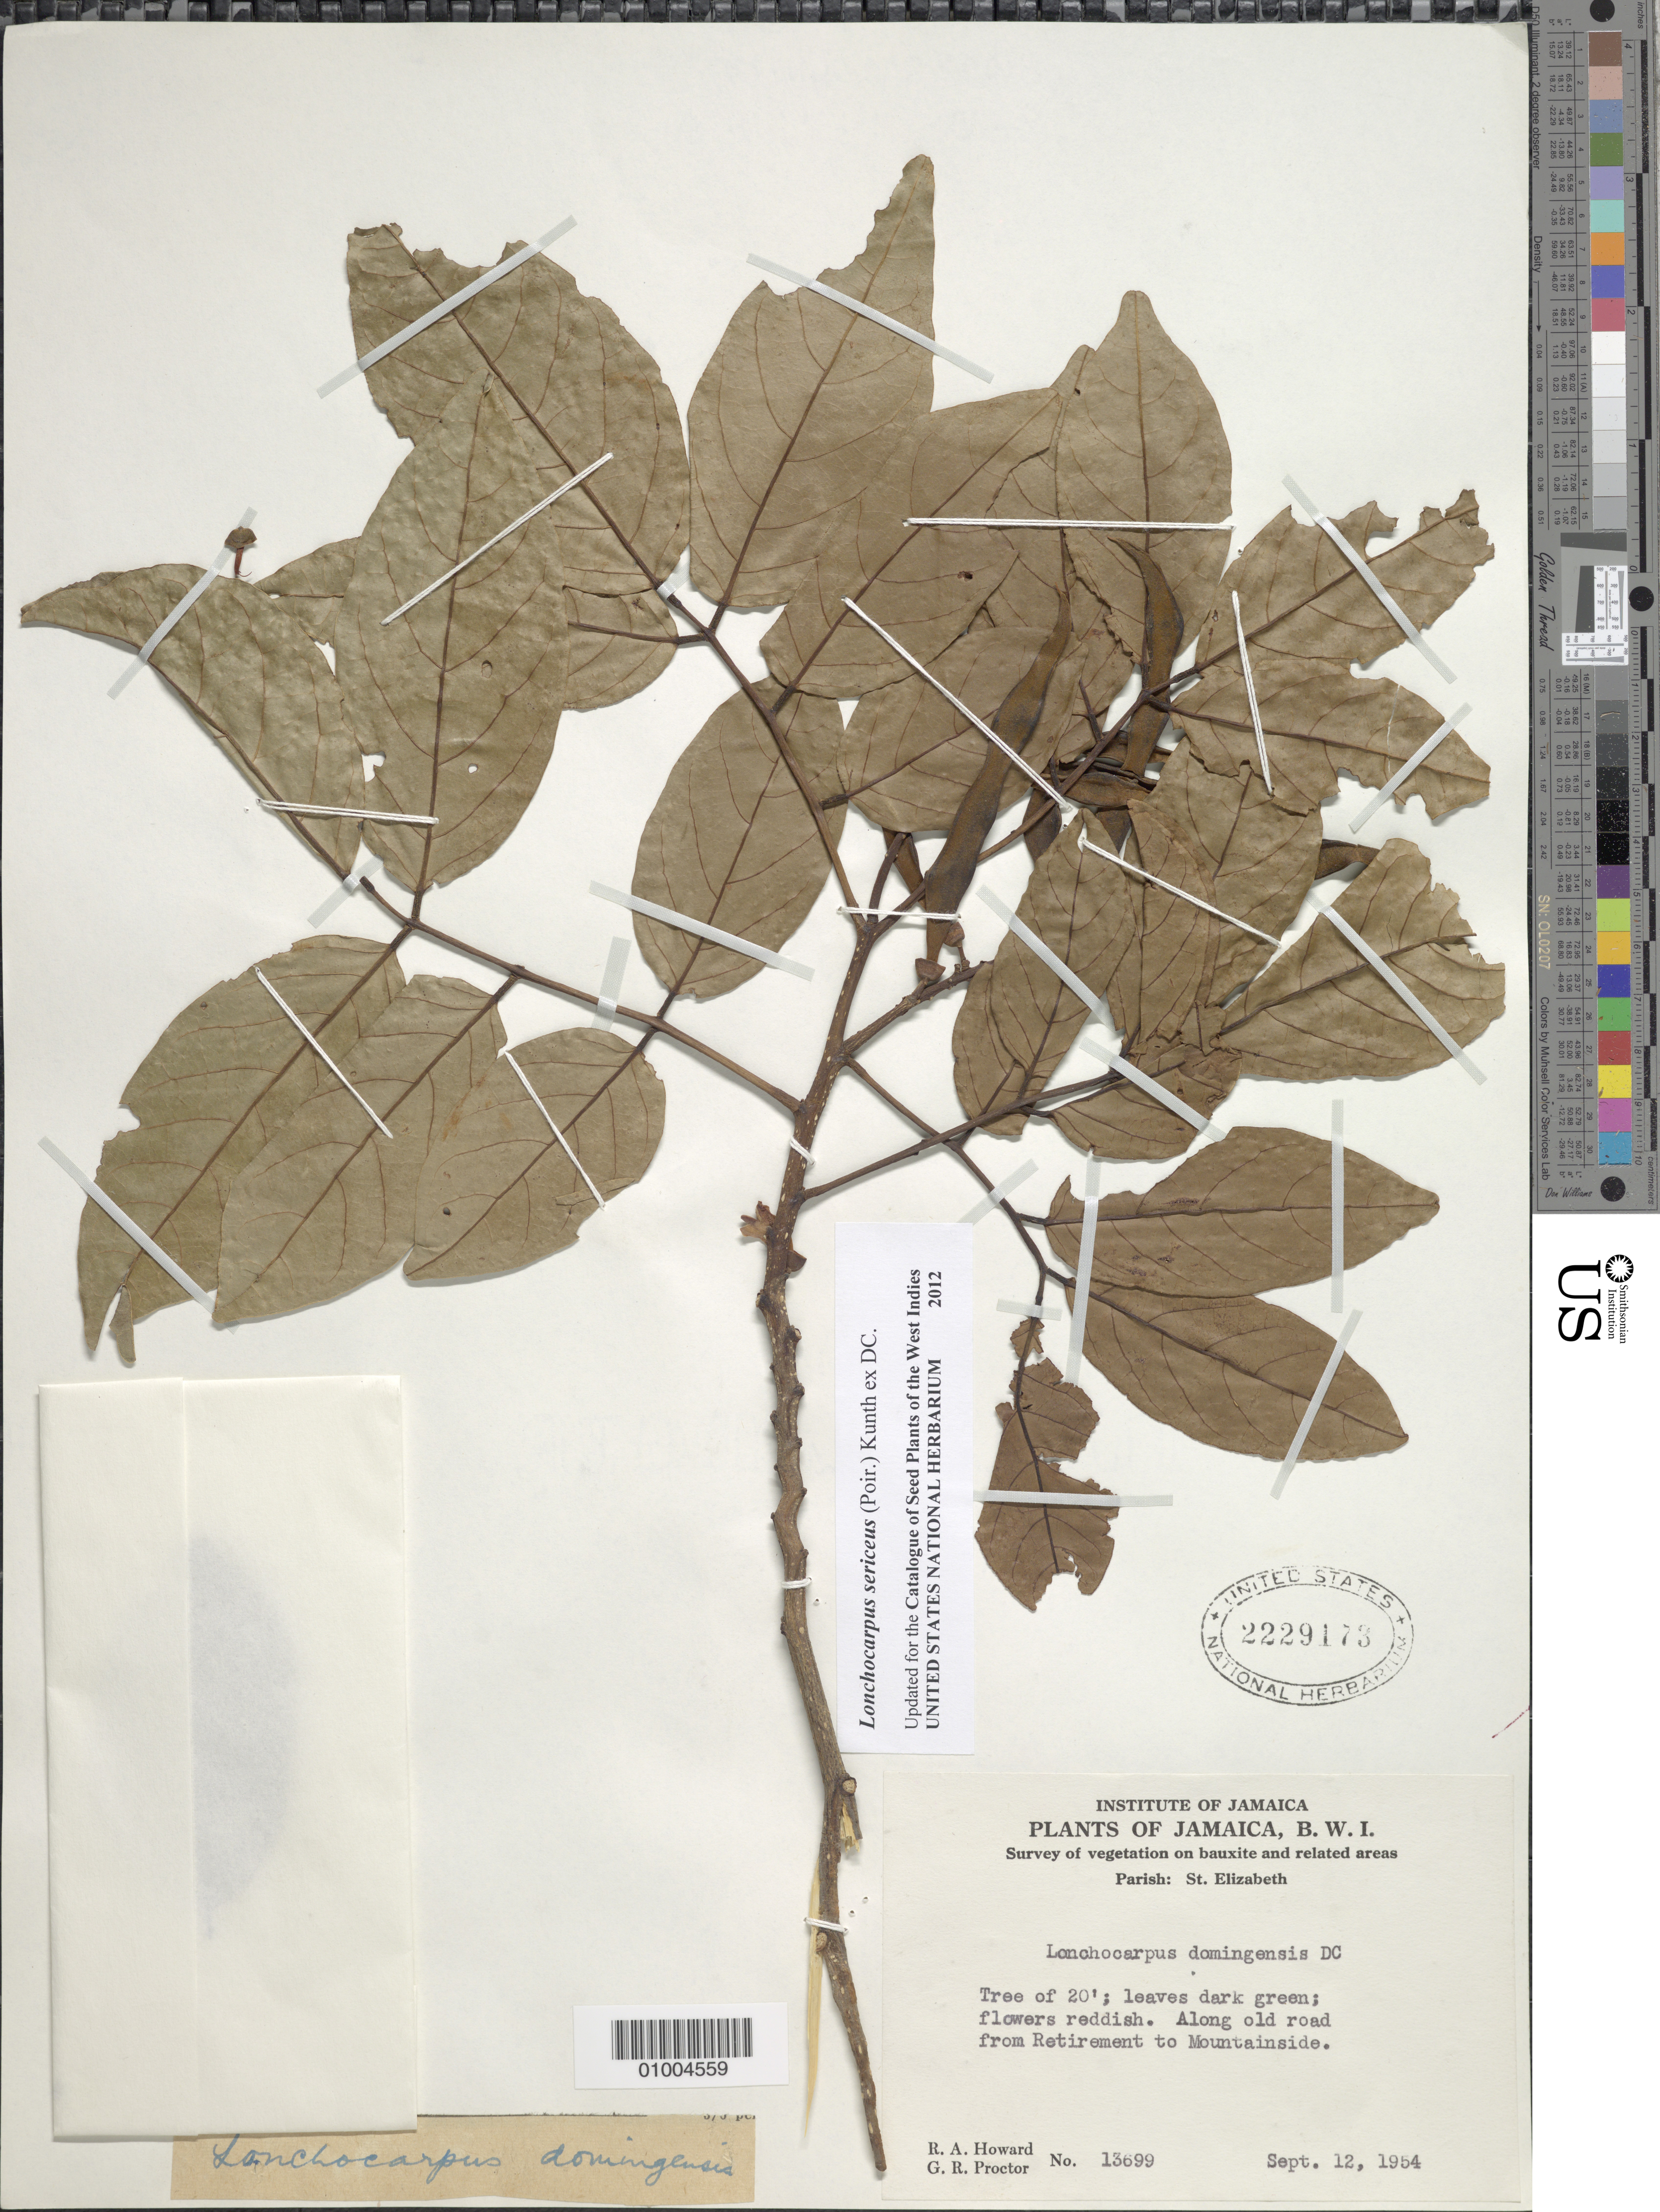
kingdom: Plantae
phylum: Tracheophyta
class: Magnoliopsida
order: Fabales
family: Fabaceae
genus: Lonchocarpus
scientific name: Lonchocarpus sericeus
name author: (Poir.) Kunth ex DC.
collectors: R. A. Howard & G. R. Proctor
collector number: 13699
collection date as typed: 12 Sep 1954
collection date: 1954-09-12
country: Jamaica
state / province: Saint Elizabeth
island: Jamaica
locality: Tree of 20'; leaves dark green; flowers reddish. Along old road from Retirement to Mountainside.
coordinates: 0 N, 0 E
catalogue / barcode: US 2229173